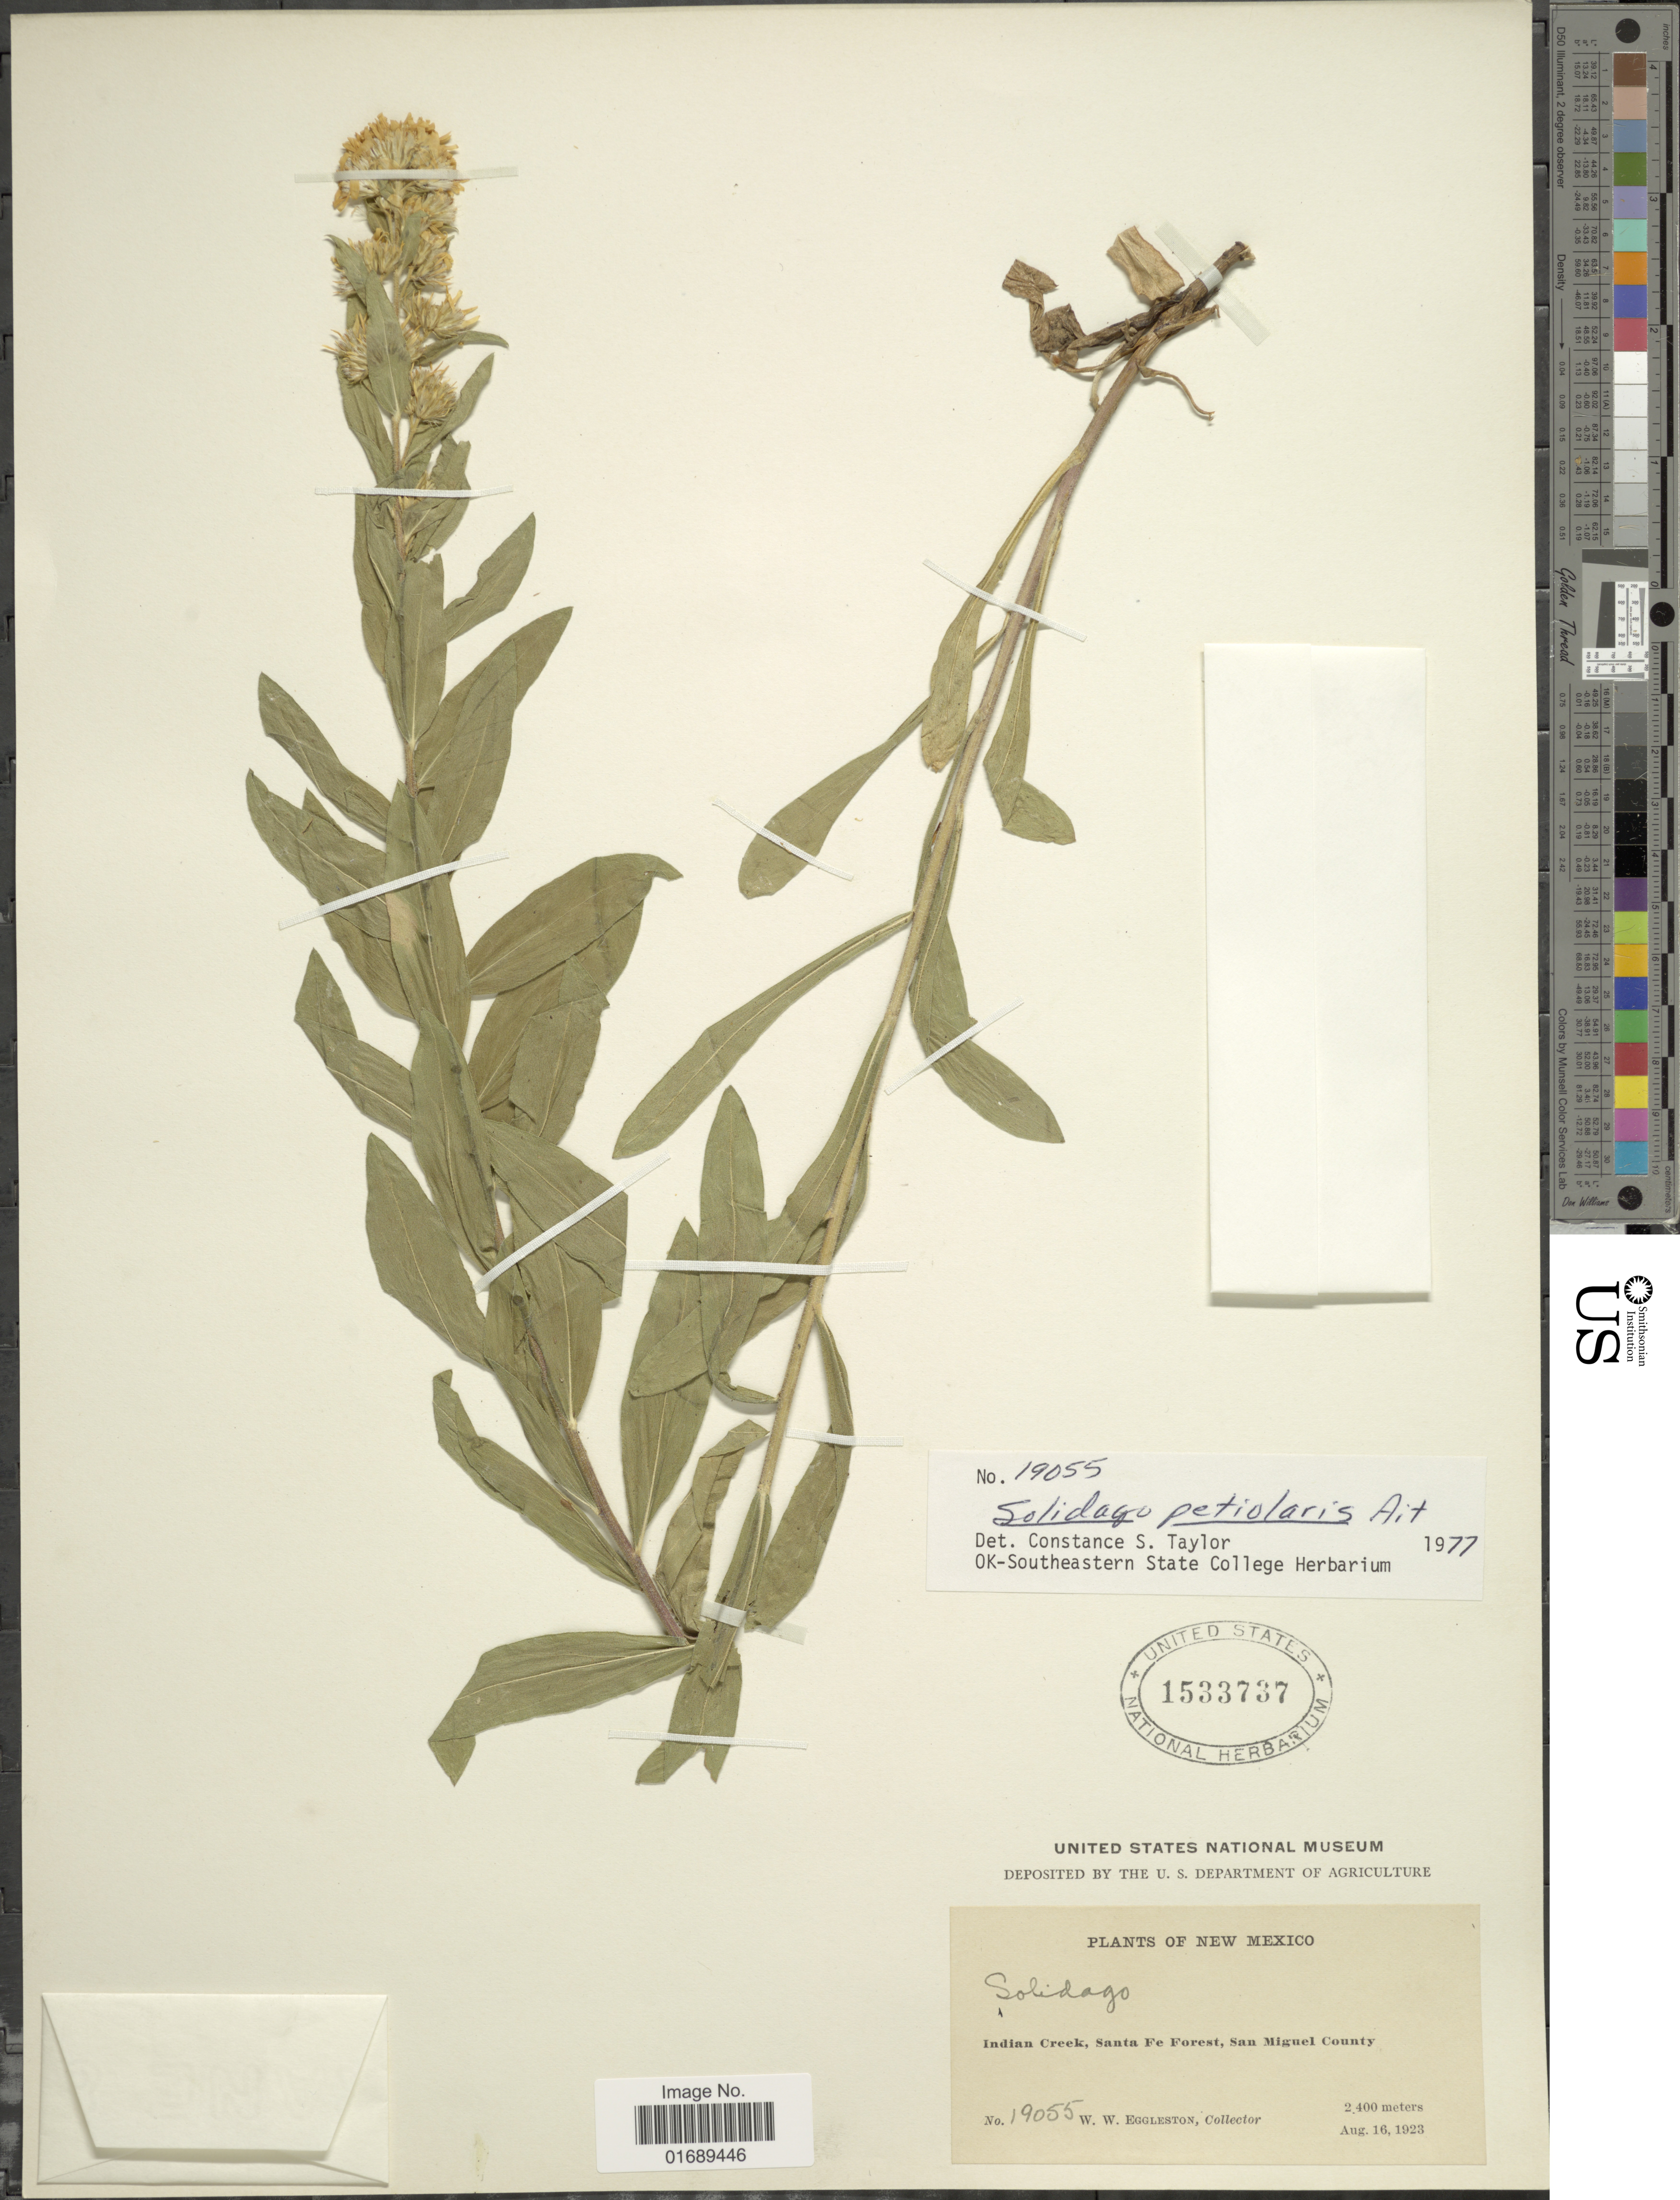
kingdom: Plantae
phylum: Tracheophyta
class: Magnoliopsida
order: Asterales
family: Asteraceae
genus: Solidago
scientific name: Solidago petiolaris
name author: Aiton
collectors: W. W. Eggleston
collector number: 19055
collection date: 1923-08-16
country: United States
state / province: New Mexico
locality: Indian Creek, Santa Fe Forest, San Miguel County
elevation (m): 2400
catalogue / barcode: US 1533737